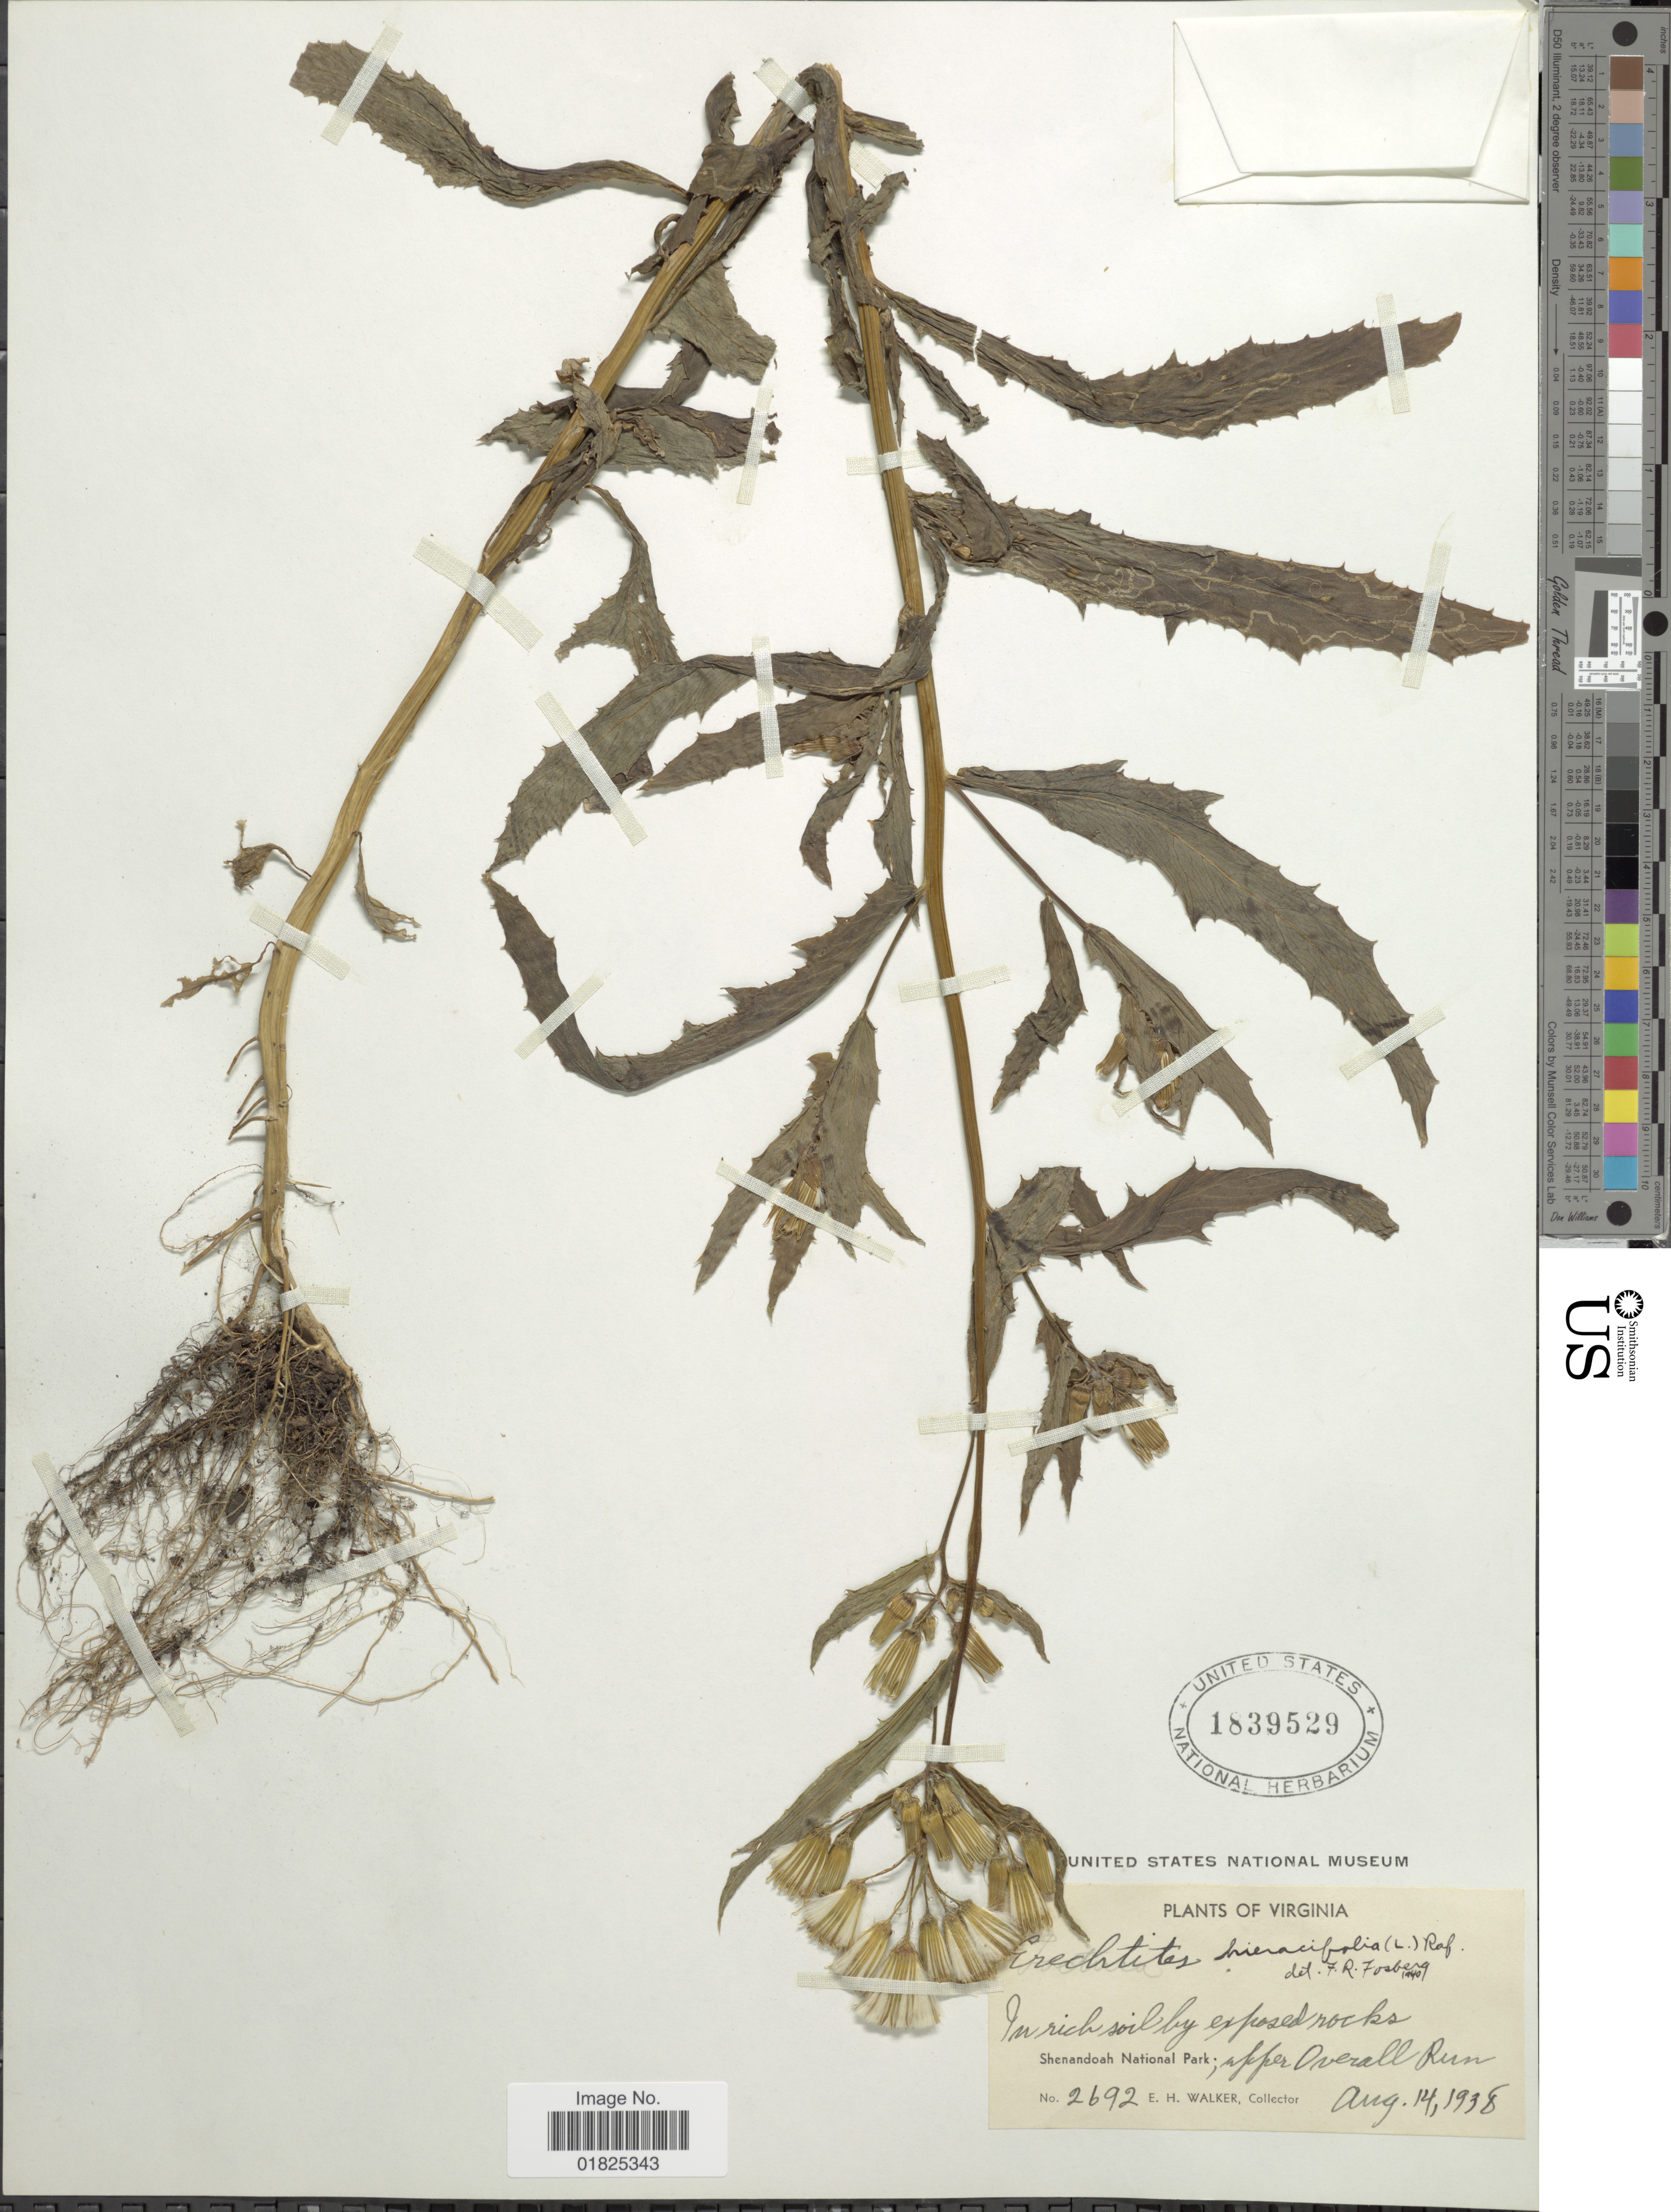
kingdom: Plantae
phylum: Tracheophyta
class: Magnoliopsida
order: Asterales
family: Asteraceae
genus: Erechtites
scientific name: Erechtites hieraciifolius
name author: (L.) Raf. ex DC.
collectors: E. H. Walker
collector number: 2692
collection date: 1938-08-14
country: United States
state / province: Virginia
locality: Shenandoah national Park; Upper Overall Run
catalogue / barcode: US 1839529